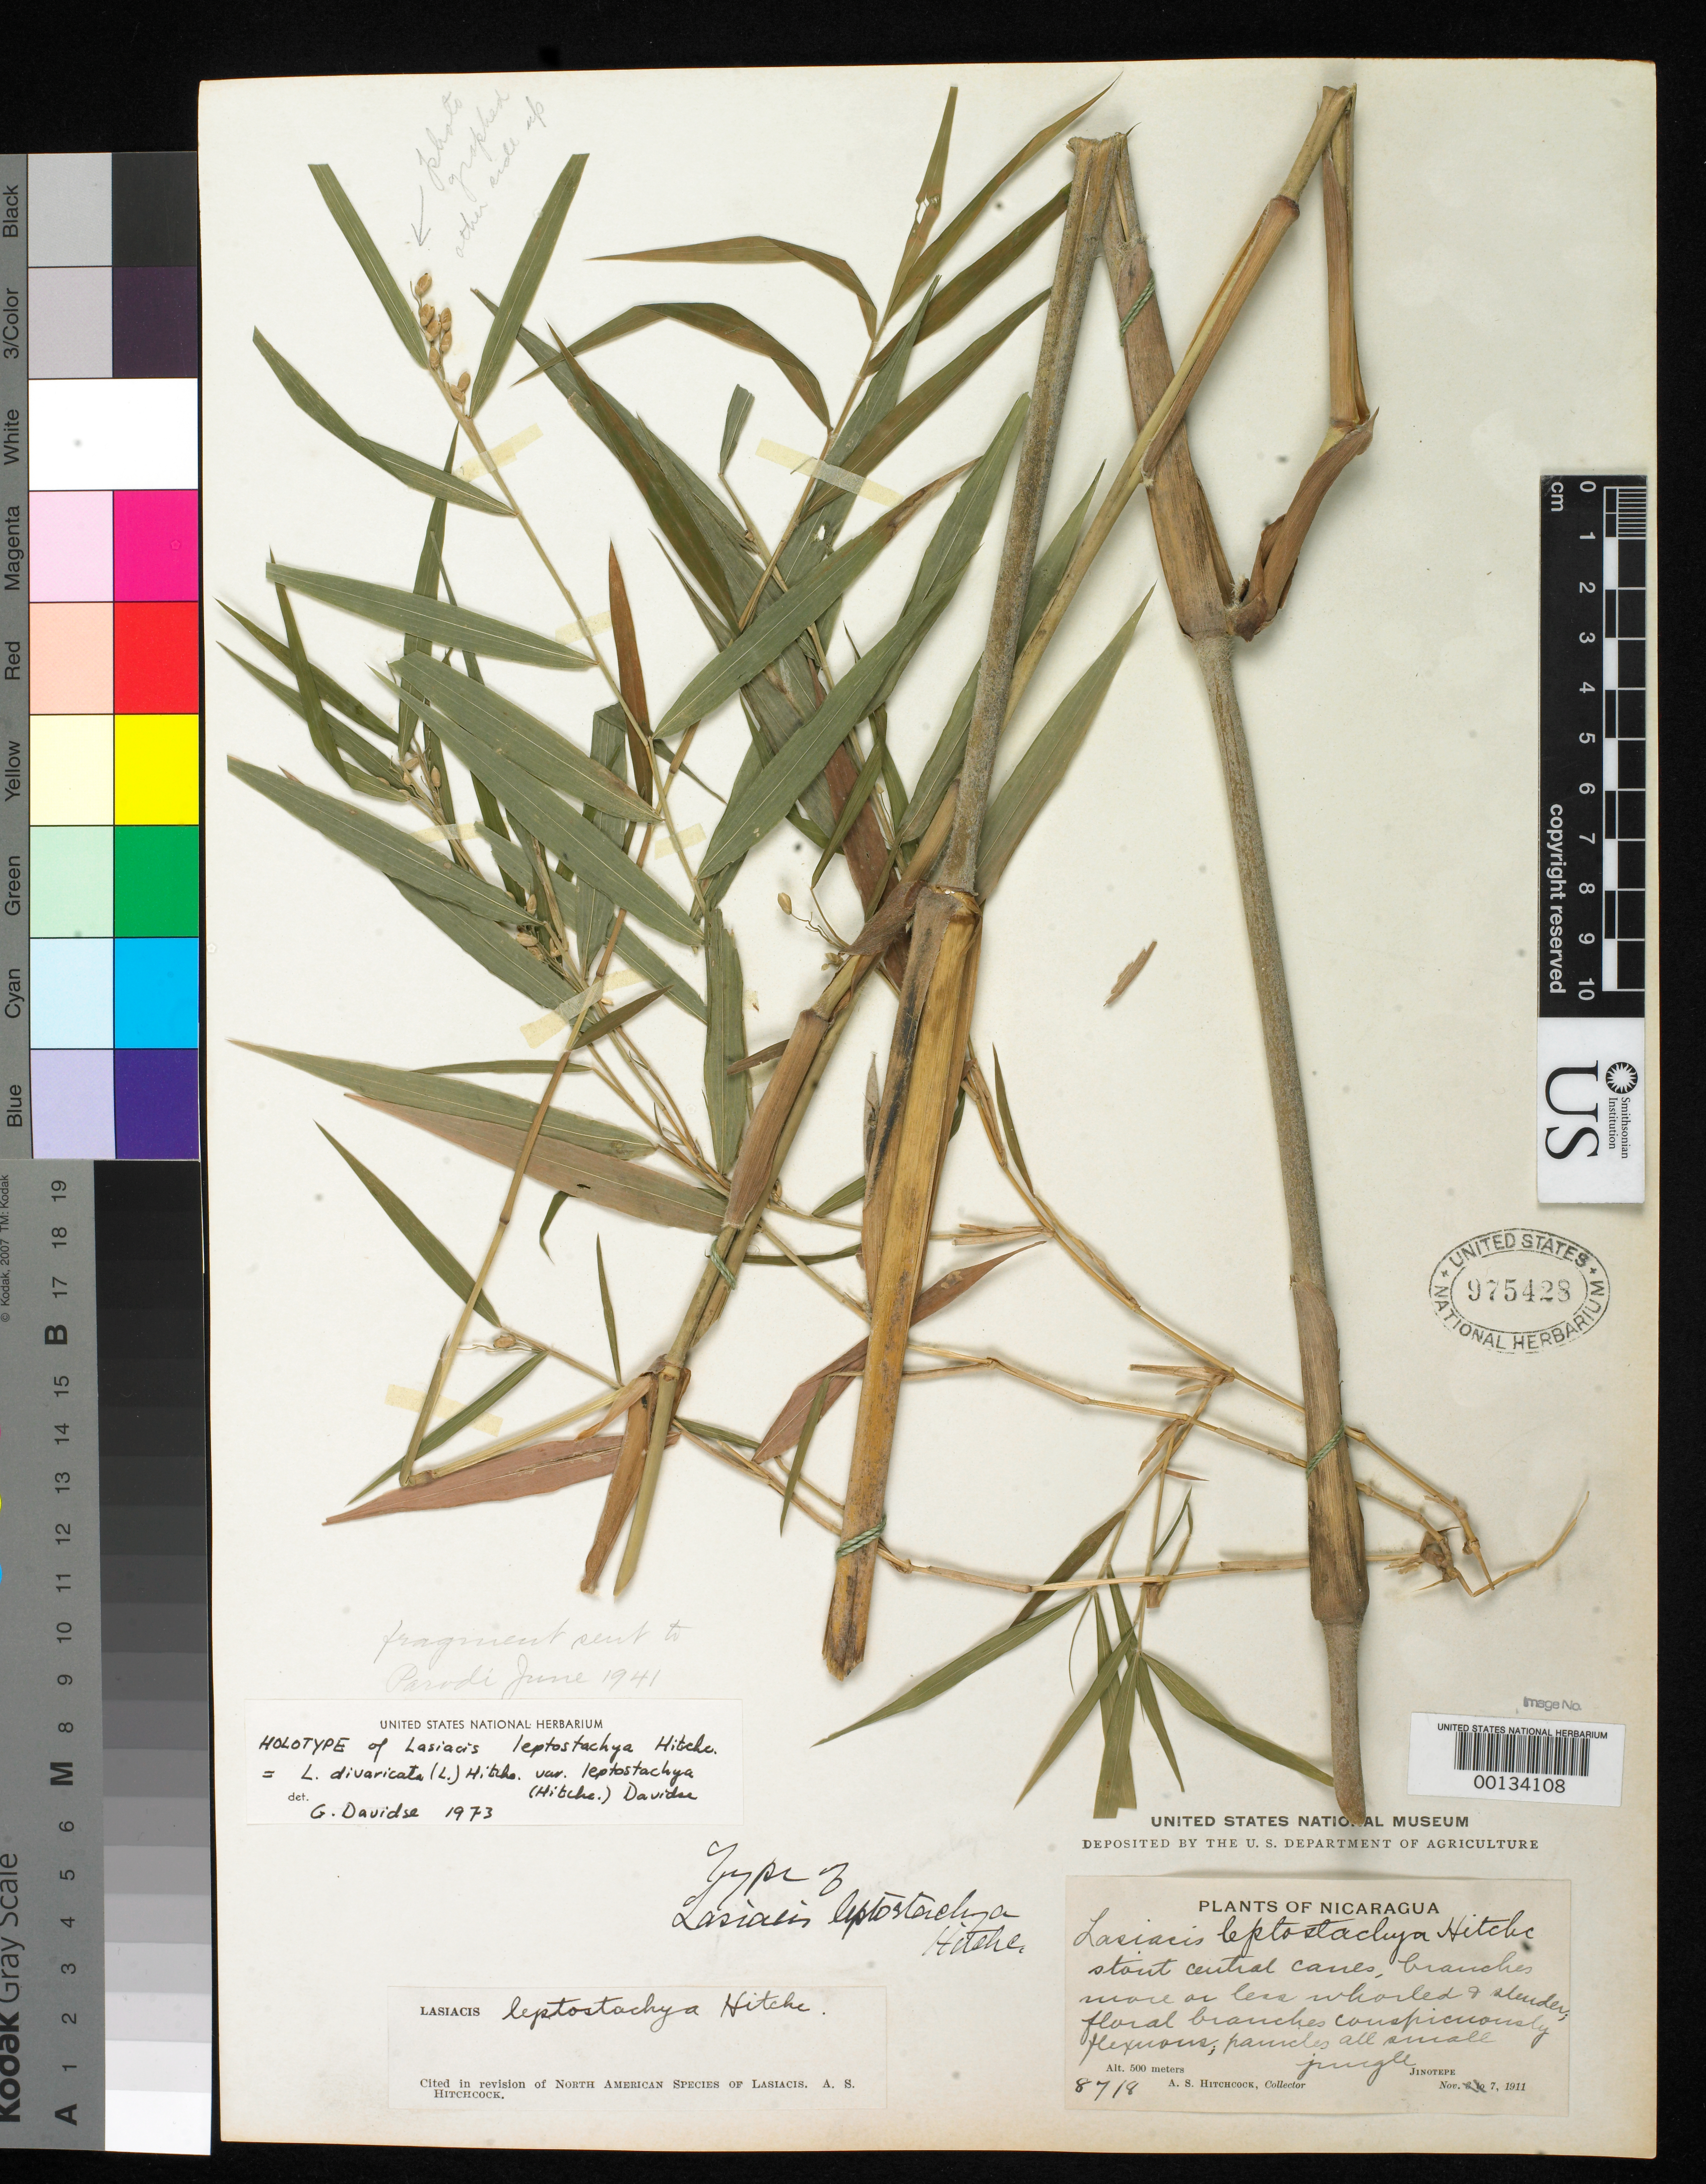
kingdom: Plantae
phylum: Tracheophyta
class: Liliopsida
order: Poales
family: Poaceae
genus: Lasiacis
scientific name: Lasiacis leptostachya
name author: Hitchc.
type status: Holotype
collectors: A. S. Hitchcock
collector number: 8718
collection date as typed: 07 Nov 1911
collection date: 1911-11-07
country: Nicaragua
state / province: Carazo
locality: Jungle Jinotepe.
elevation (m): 500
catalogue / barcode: US 975428